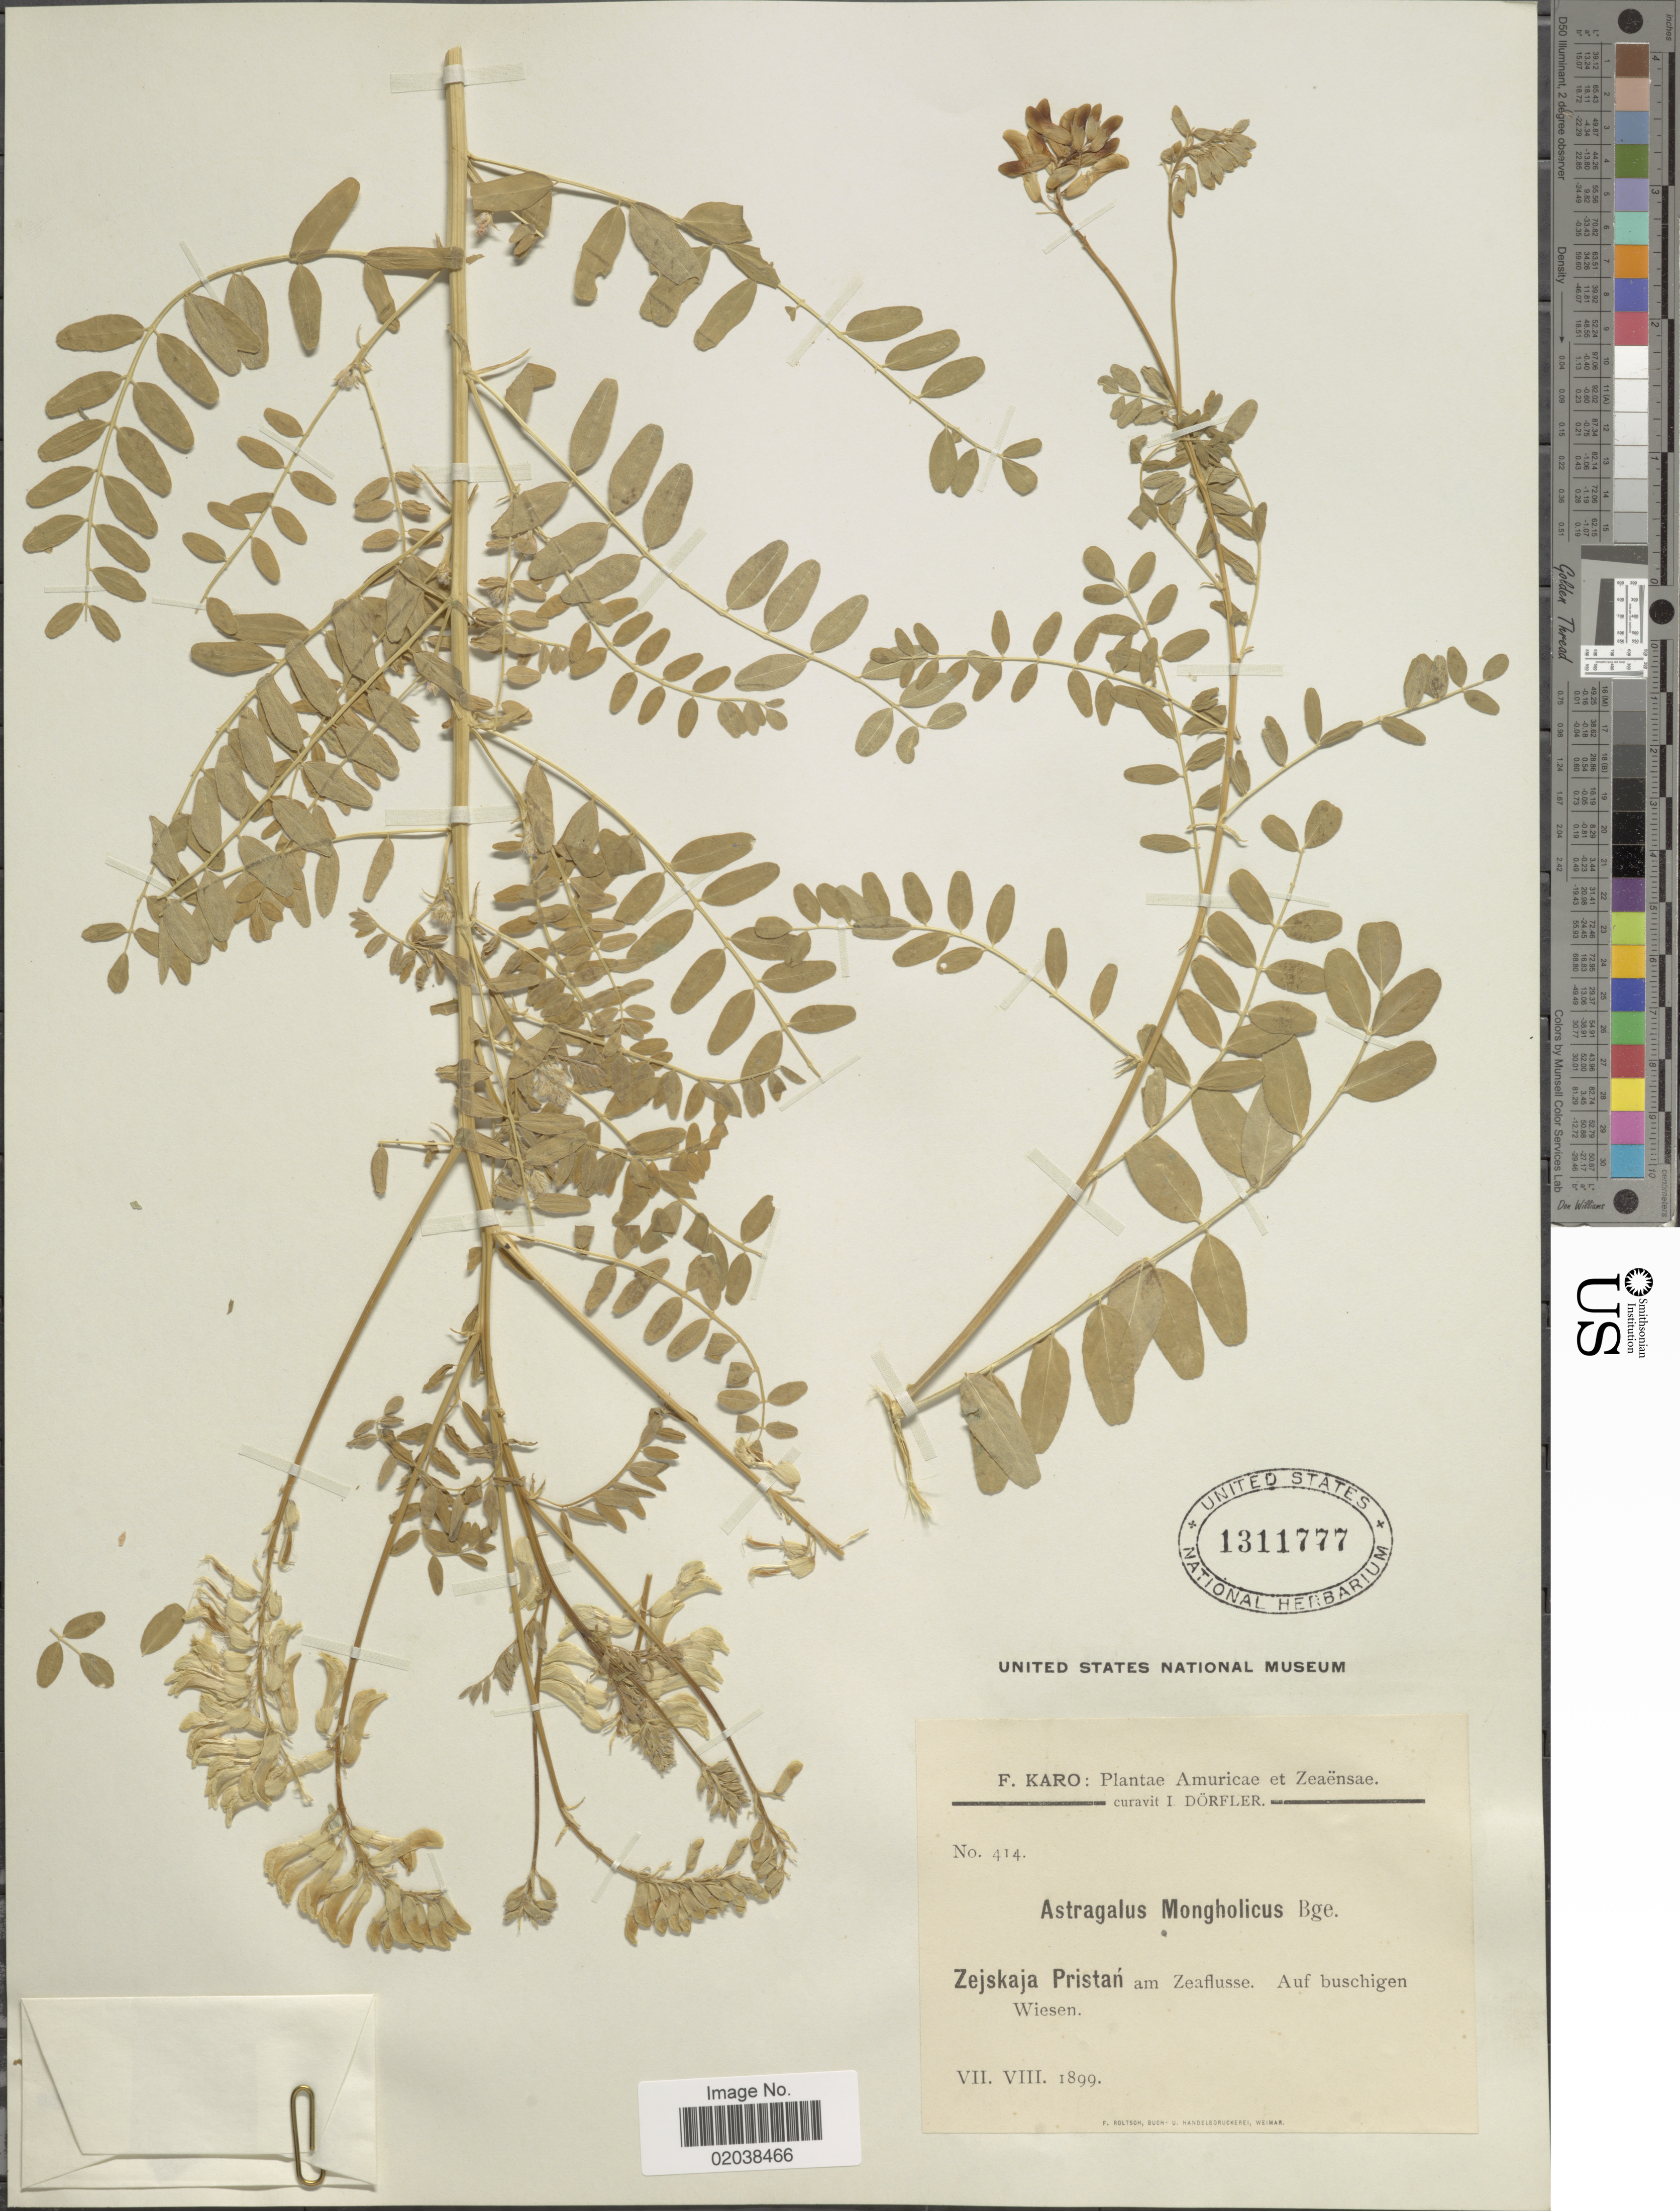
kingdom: Plantae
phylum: Tracheophyta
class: Magnoliopsida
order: Fabales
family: Fabaceae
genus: Astragalus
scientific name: Astragalus mongholicus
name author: Bunge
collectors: F. Karo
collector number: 414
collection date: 1899-07/1899-08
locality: Amuricae et Zeaensae. Zejskaja Pristan am Zeaflusse. Auf buschigen Wiesen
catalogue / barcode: US 1311777